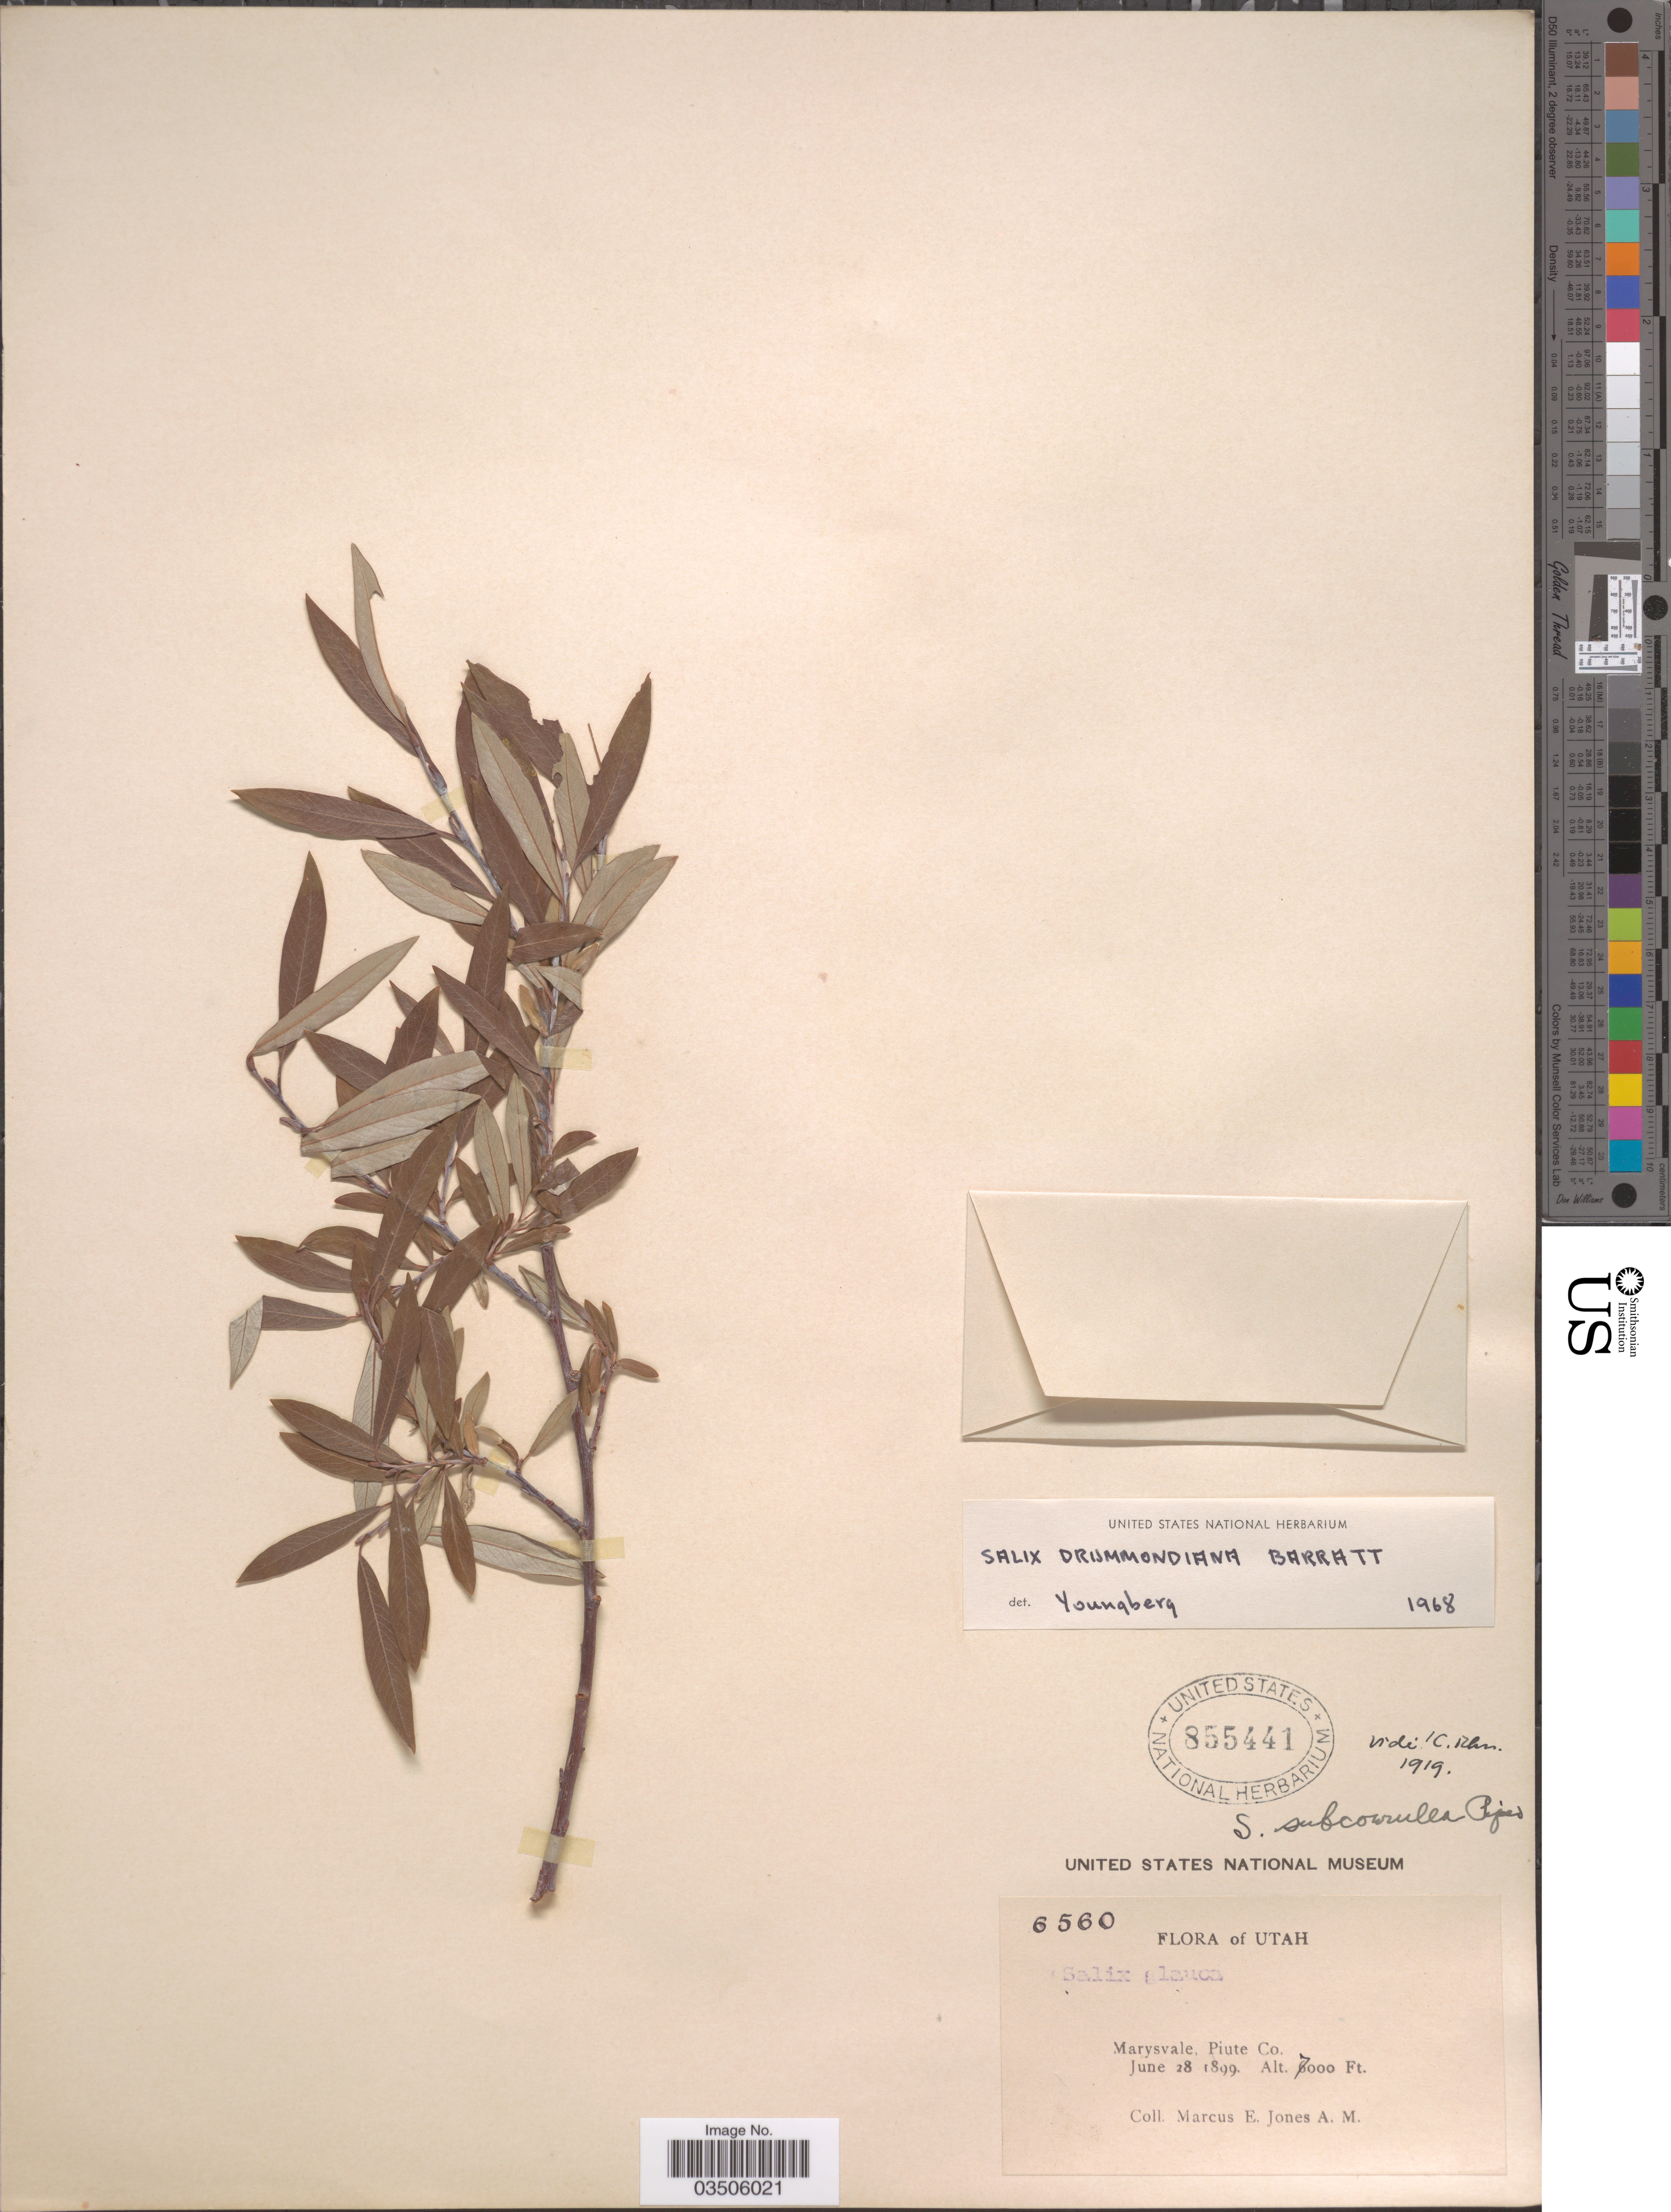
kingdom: Plantae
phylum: Tracheophyta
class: Magnoliopsida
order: Malpighiales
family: Salicaceae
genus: Salix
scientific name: Salix subcoerulea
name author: Piper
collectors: M. E. Jones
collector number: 6560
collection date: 1899-06-28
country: United States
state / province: Utah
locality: Marysvale, Piute Co.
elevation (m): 2134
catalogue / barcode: US 855441